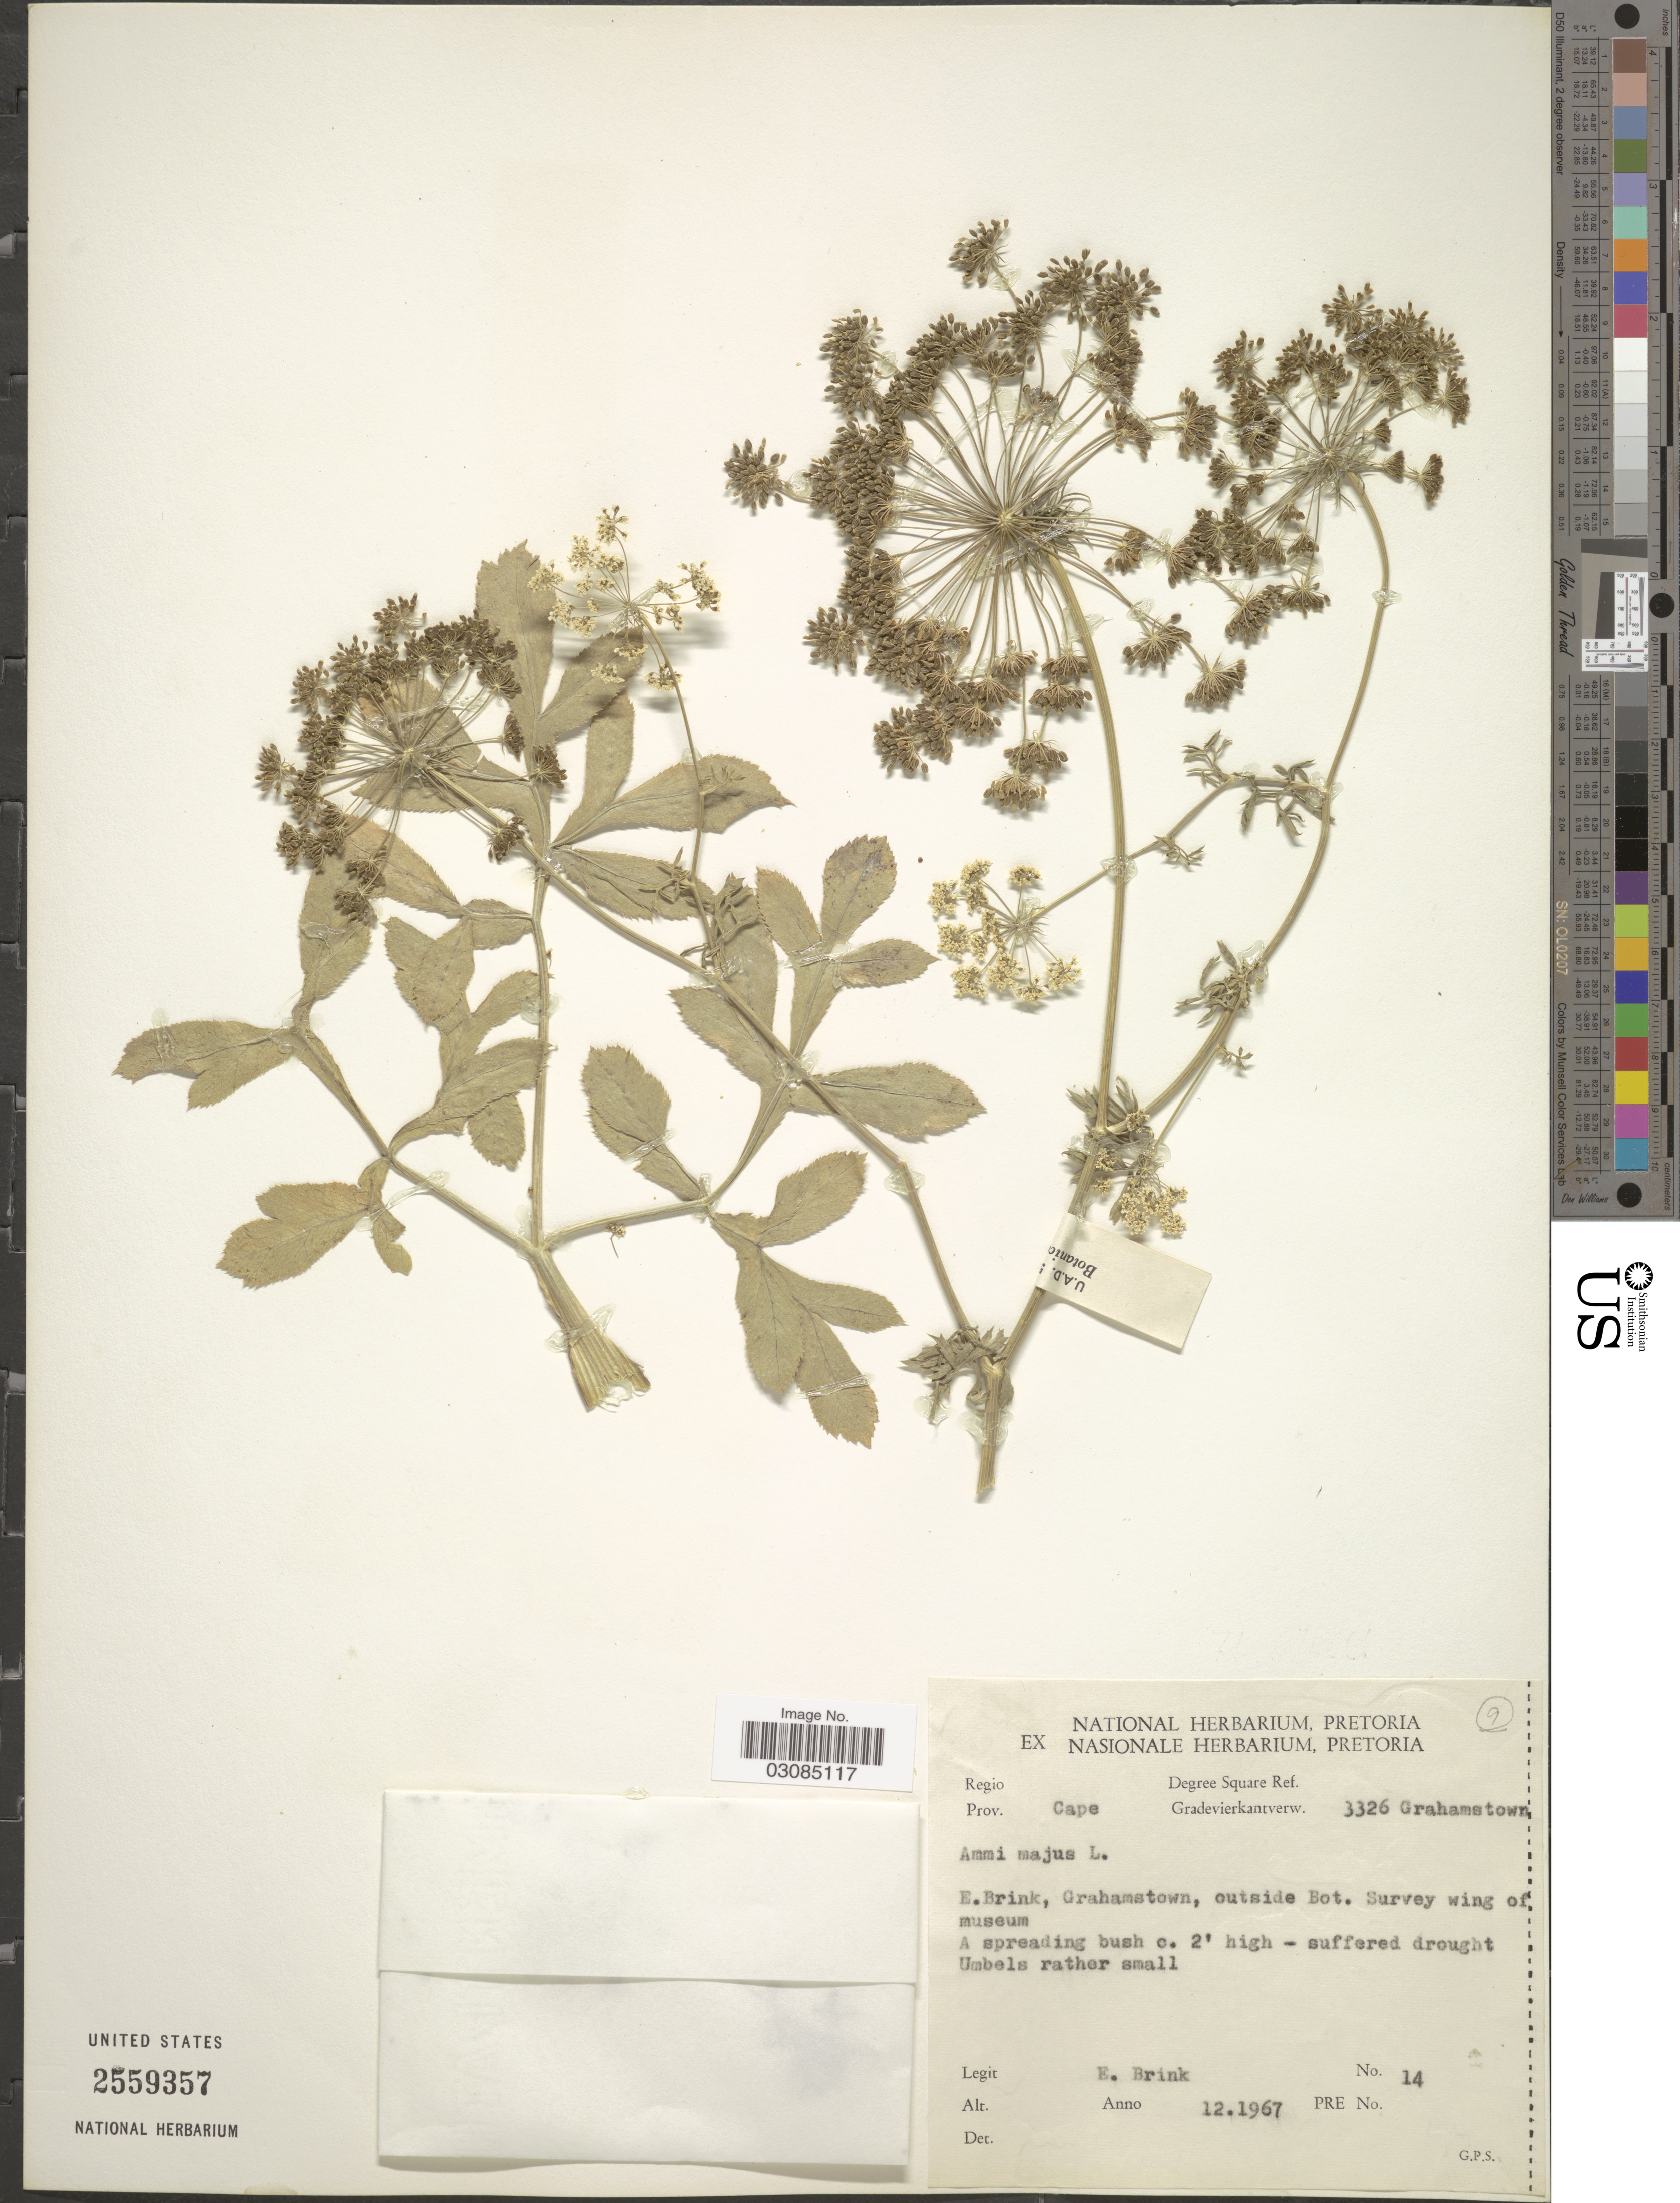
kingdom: Plantae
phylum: Tracheophyta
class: Magnoliopsida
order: Apiales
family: Apiaceae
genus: Ammi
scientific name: Ammi majus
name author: L.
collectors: E. Brink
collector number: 14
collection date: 1967-12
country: South Africa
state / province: Eastern Cape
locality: Prov. Cape. Gradevierkantverw. 3326 Grahamstown. E. Brink, Grahamstown, outside Bot. Survey wing of museum.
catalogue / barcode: US 2559357